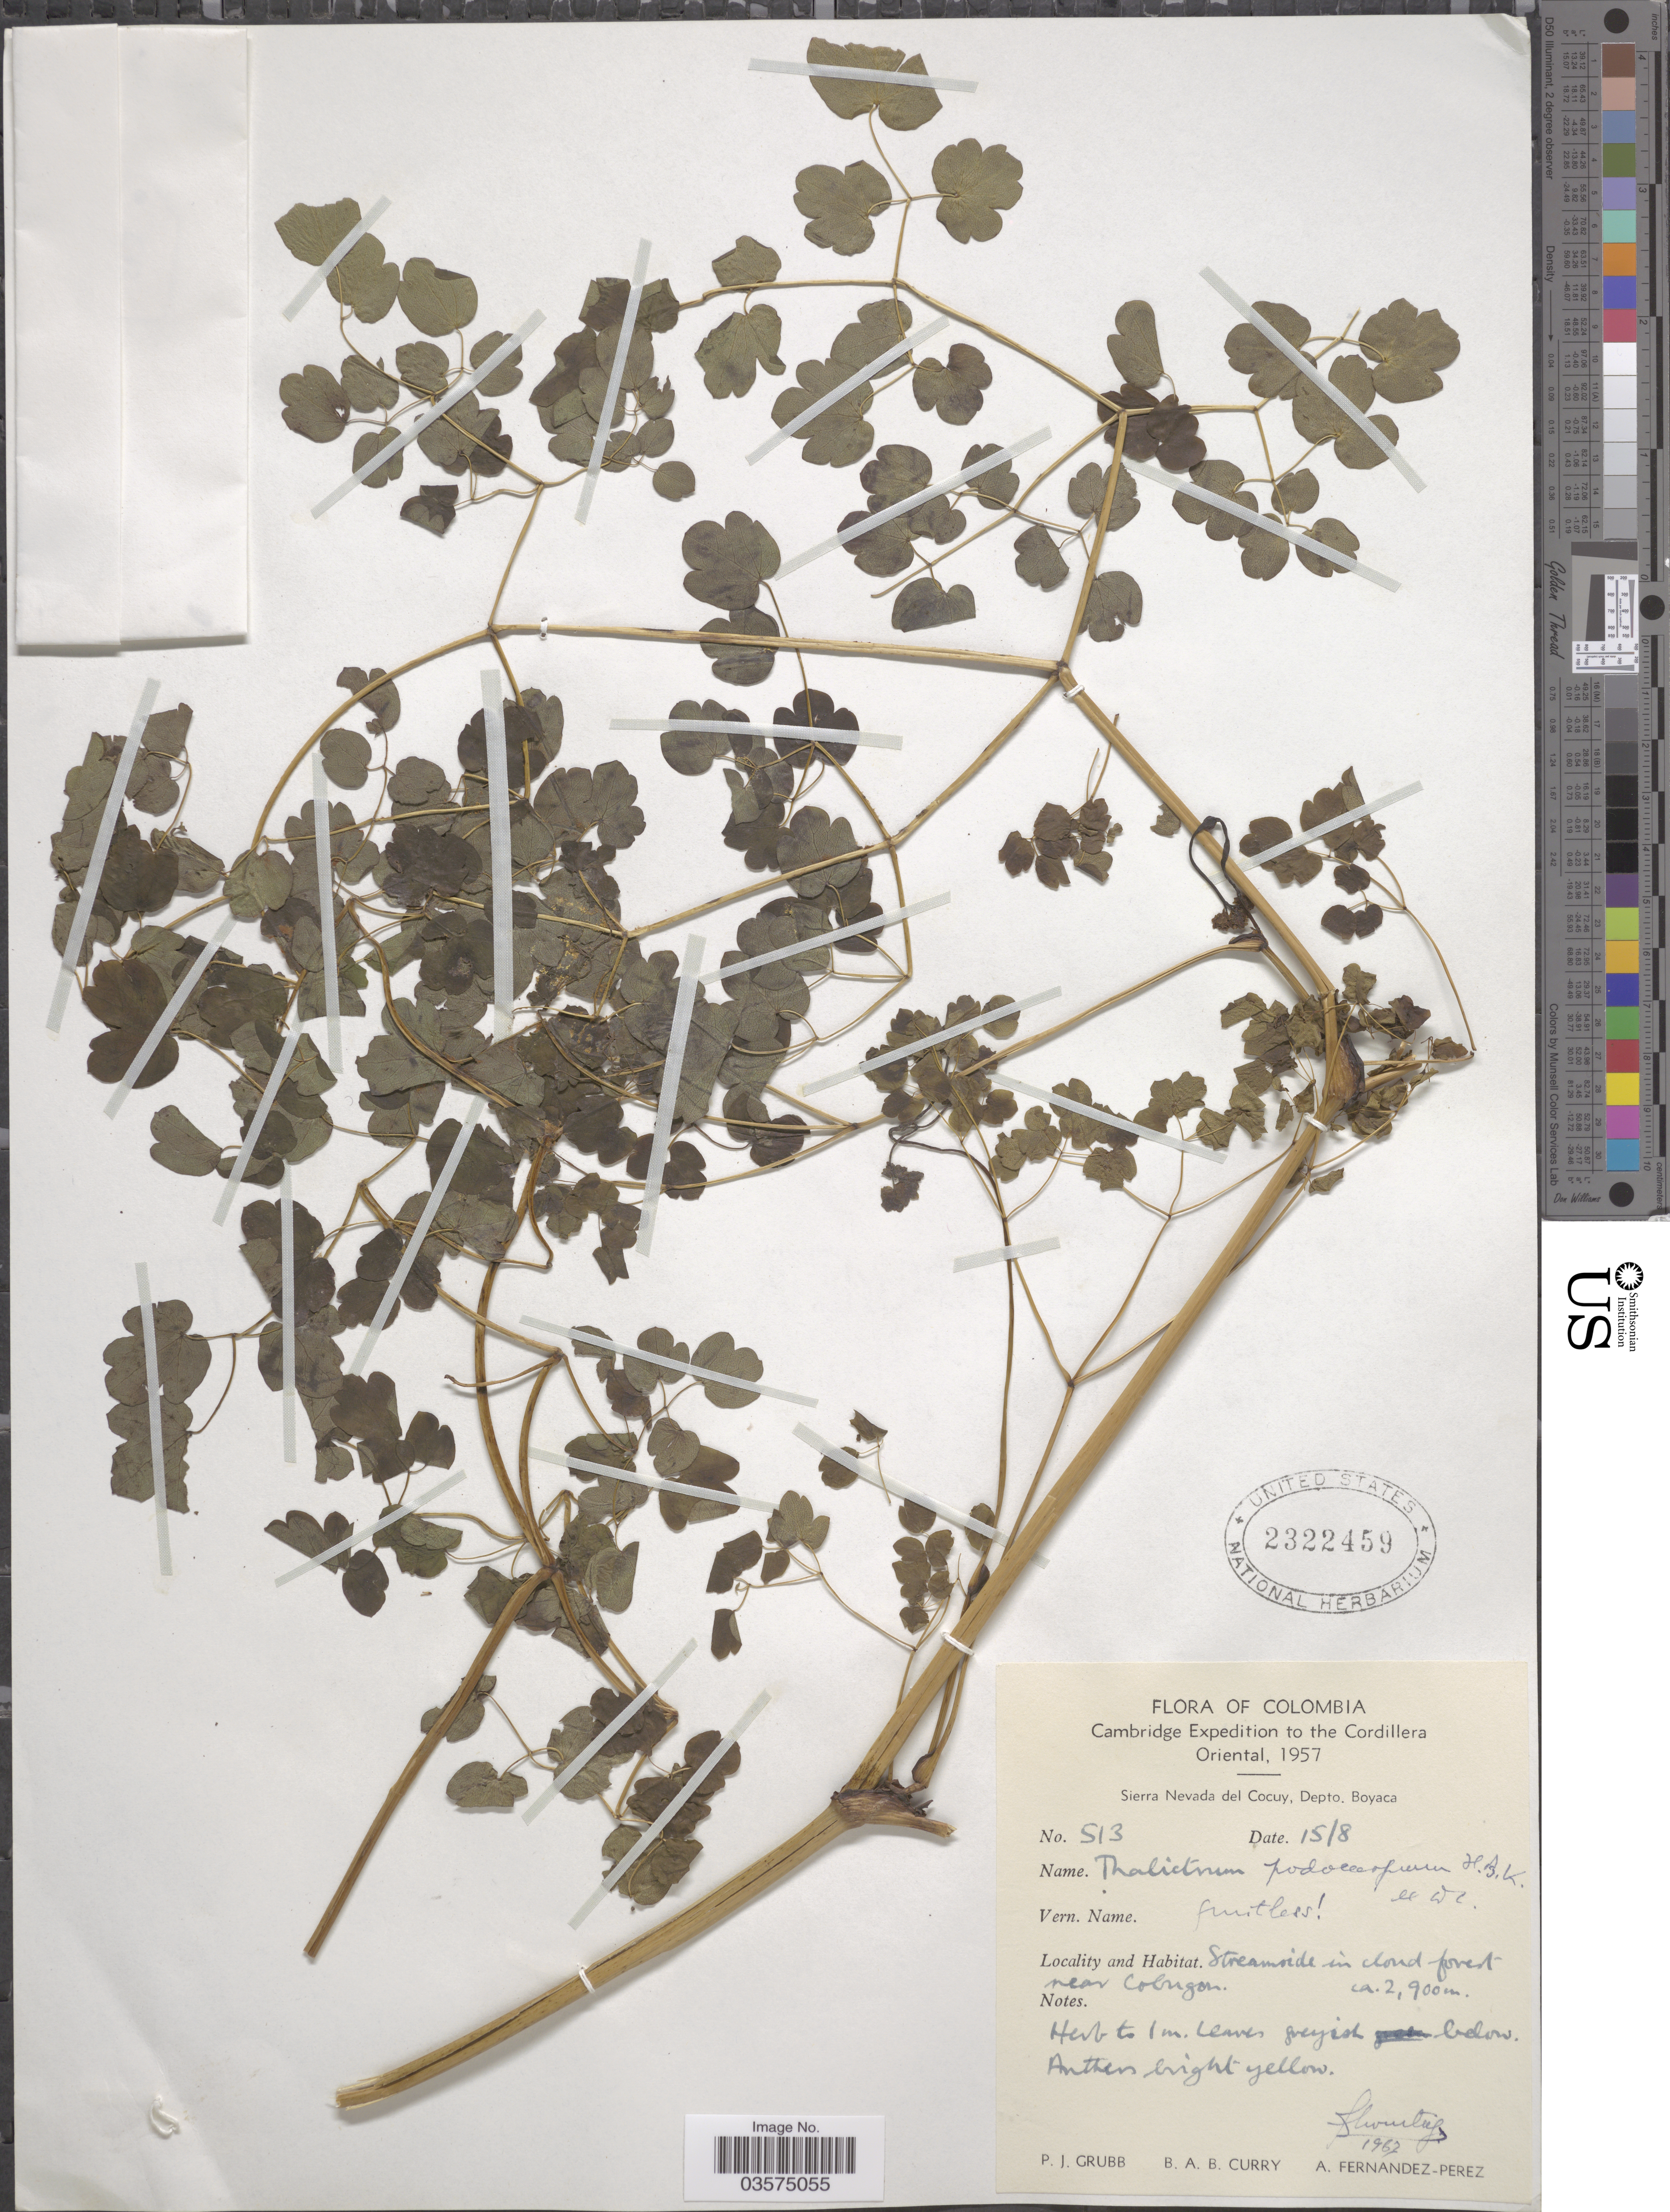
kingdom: Plantae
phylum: Tracheophyta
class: Magnoliopsida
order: Ranunculales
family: Ranunculaceae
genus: Thalictrum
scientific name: Thalictrum podocarpum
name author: Kunth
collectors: P. J. Grubb, B. A. B. Curry & A. Fernández-Pérez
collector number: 513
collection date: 1957-08-15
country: Colombia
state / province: Boyacá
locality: The Cordillera Oriental. Sierra Nevada del Cocuy, Depto. Boyaca. Streamside in cloud forest near Cobugon.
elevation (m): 2900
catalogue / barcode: US 2322459